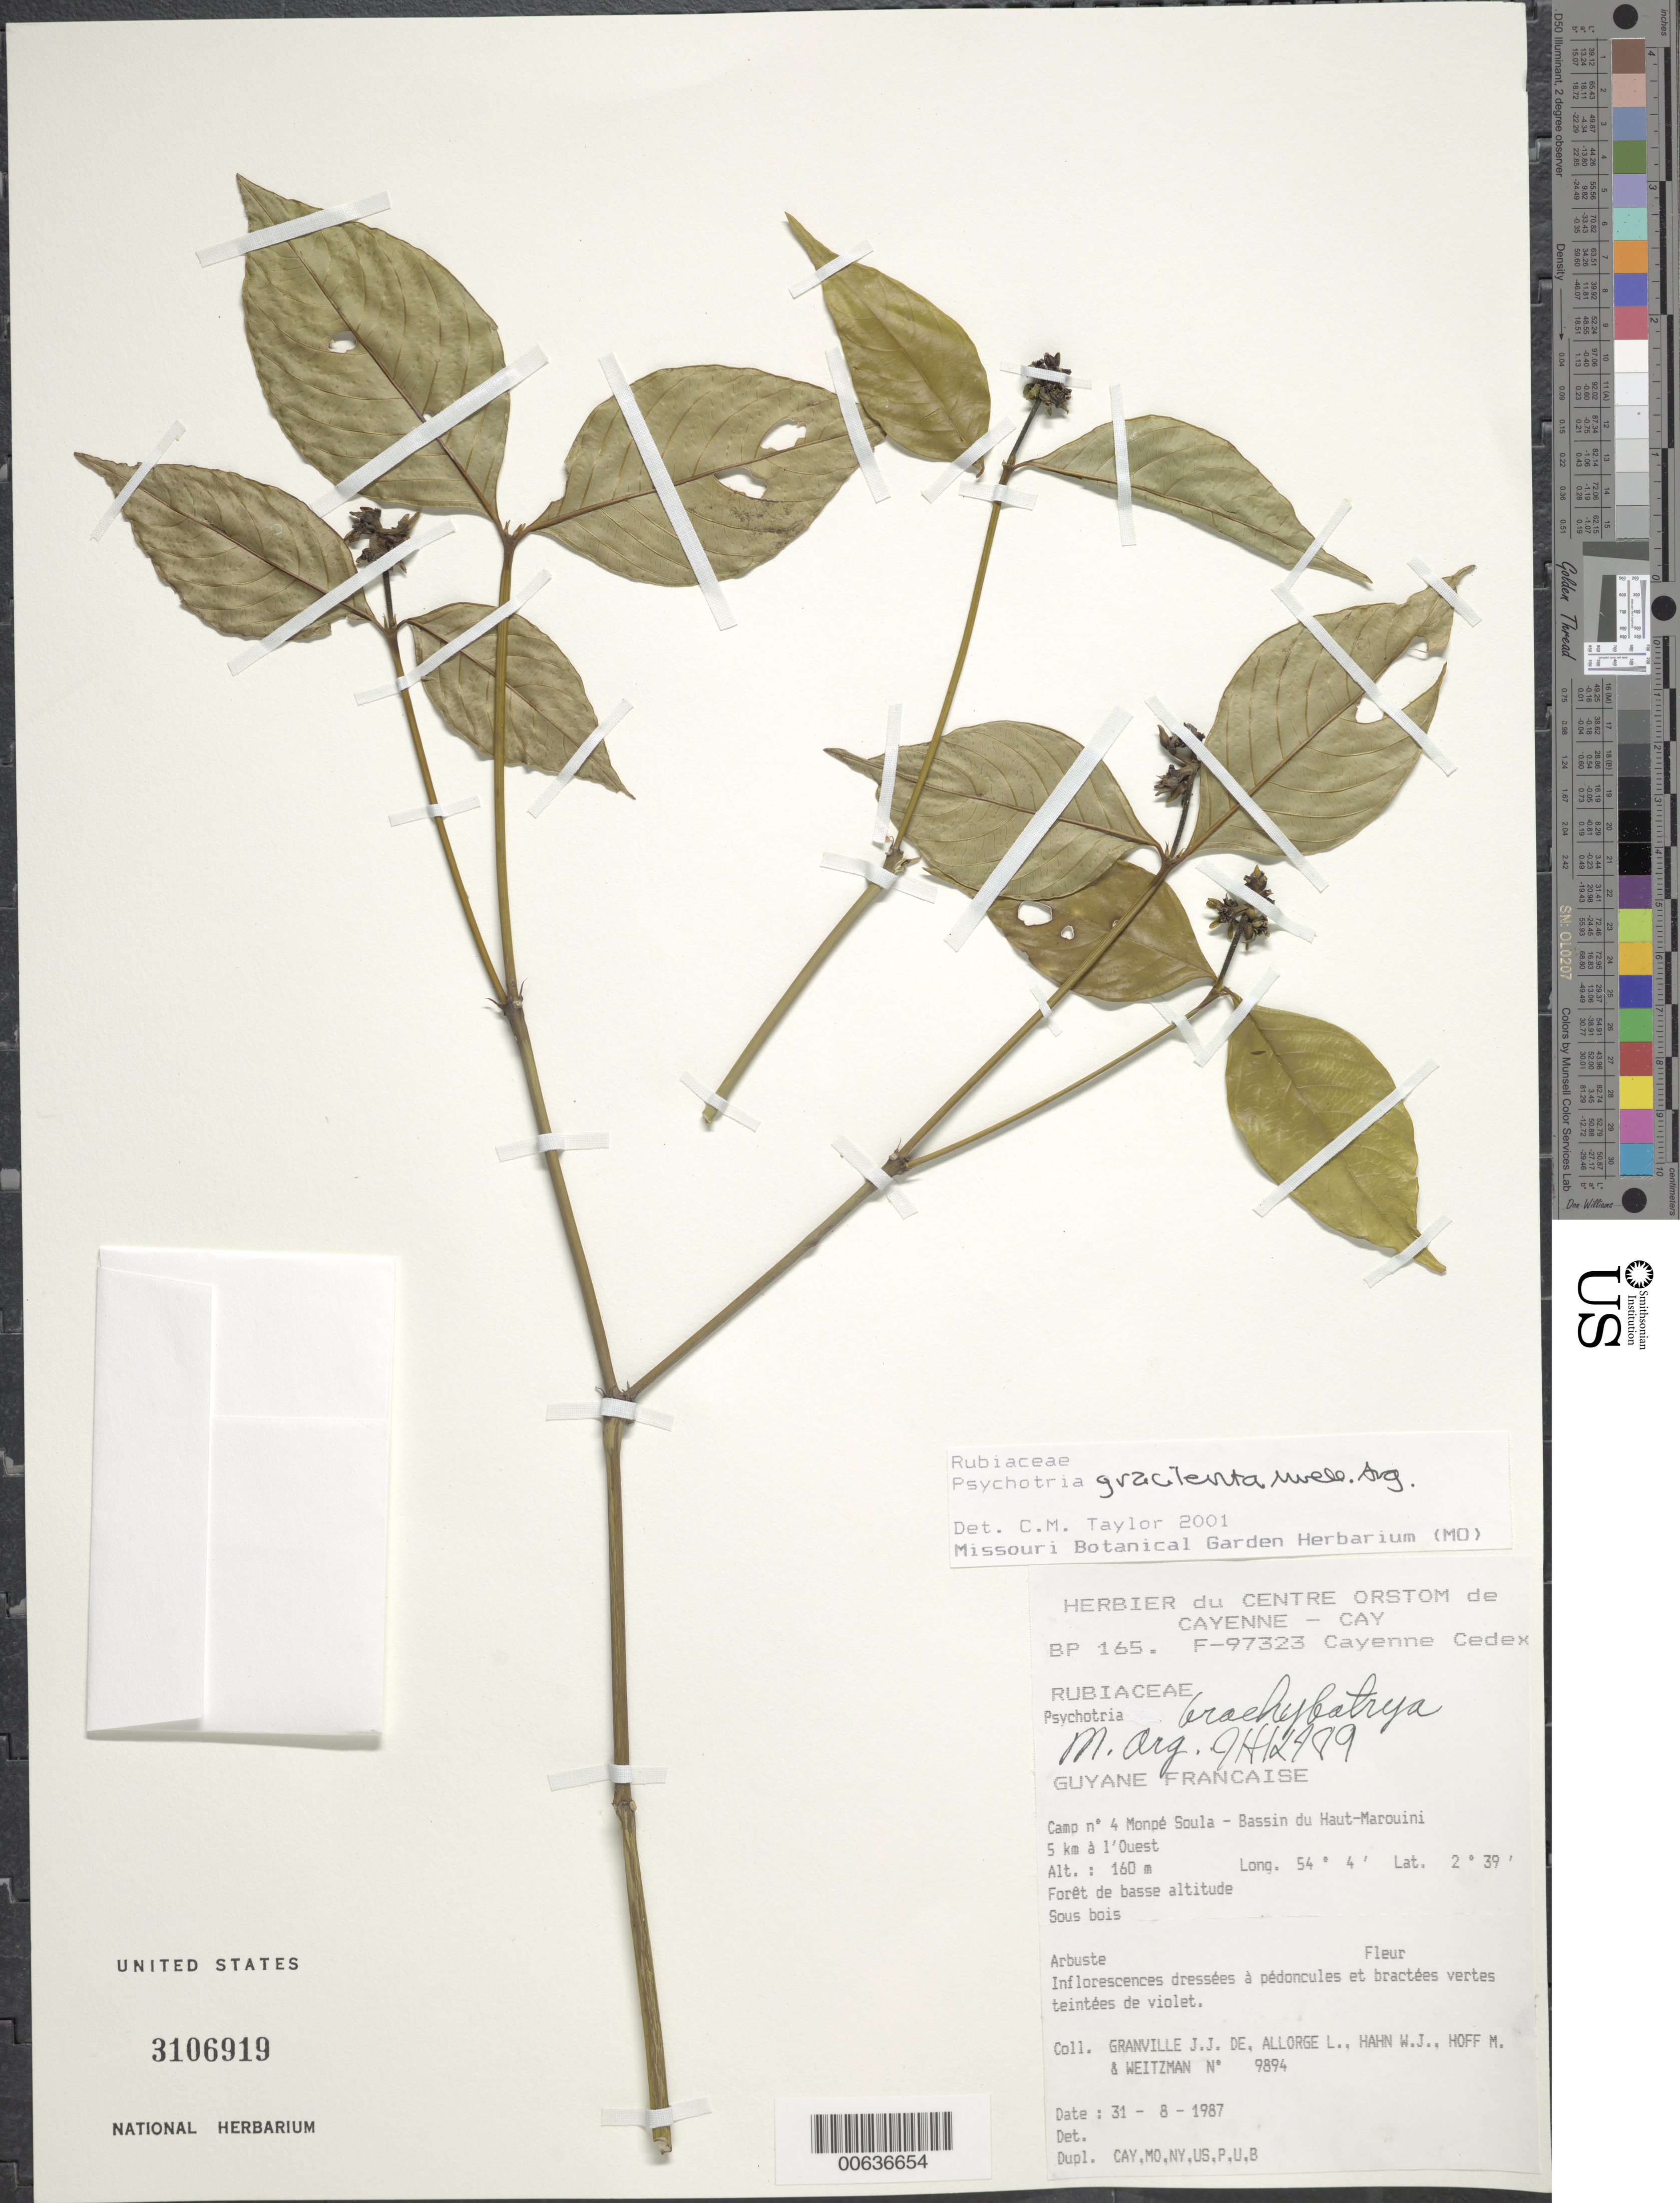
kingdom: Plantae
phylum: Tracheophyta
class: Magnoliopsida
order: Gentianales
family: Rubiaceae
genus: Palicourea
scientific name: Palicourea gracilenta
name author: (Müll. Arg.) Delprete & J.H. Kirkbr.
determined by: Kirkbride, J. H., Jr.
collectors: J.-J. de Granville, L. Allorge, W. J. Hahn, M. Hoff & A. L. Weitzman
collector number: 9894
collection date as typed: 31-Aug-87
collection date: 1987-08-31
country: French Guiana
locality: Monpé Soula, Camp #4, Bassin du Haut-Marouini, 5 km to W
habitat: Forêt de basse altitude, sous bois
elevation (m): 160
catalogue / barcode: US 3106919